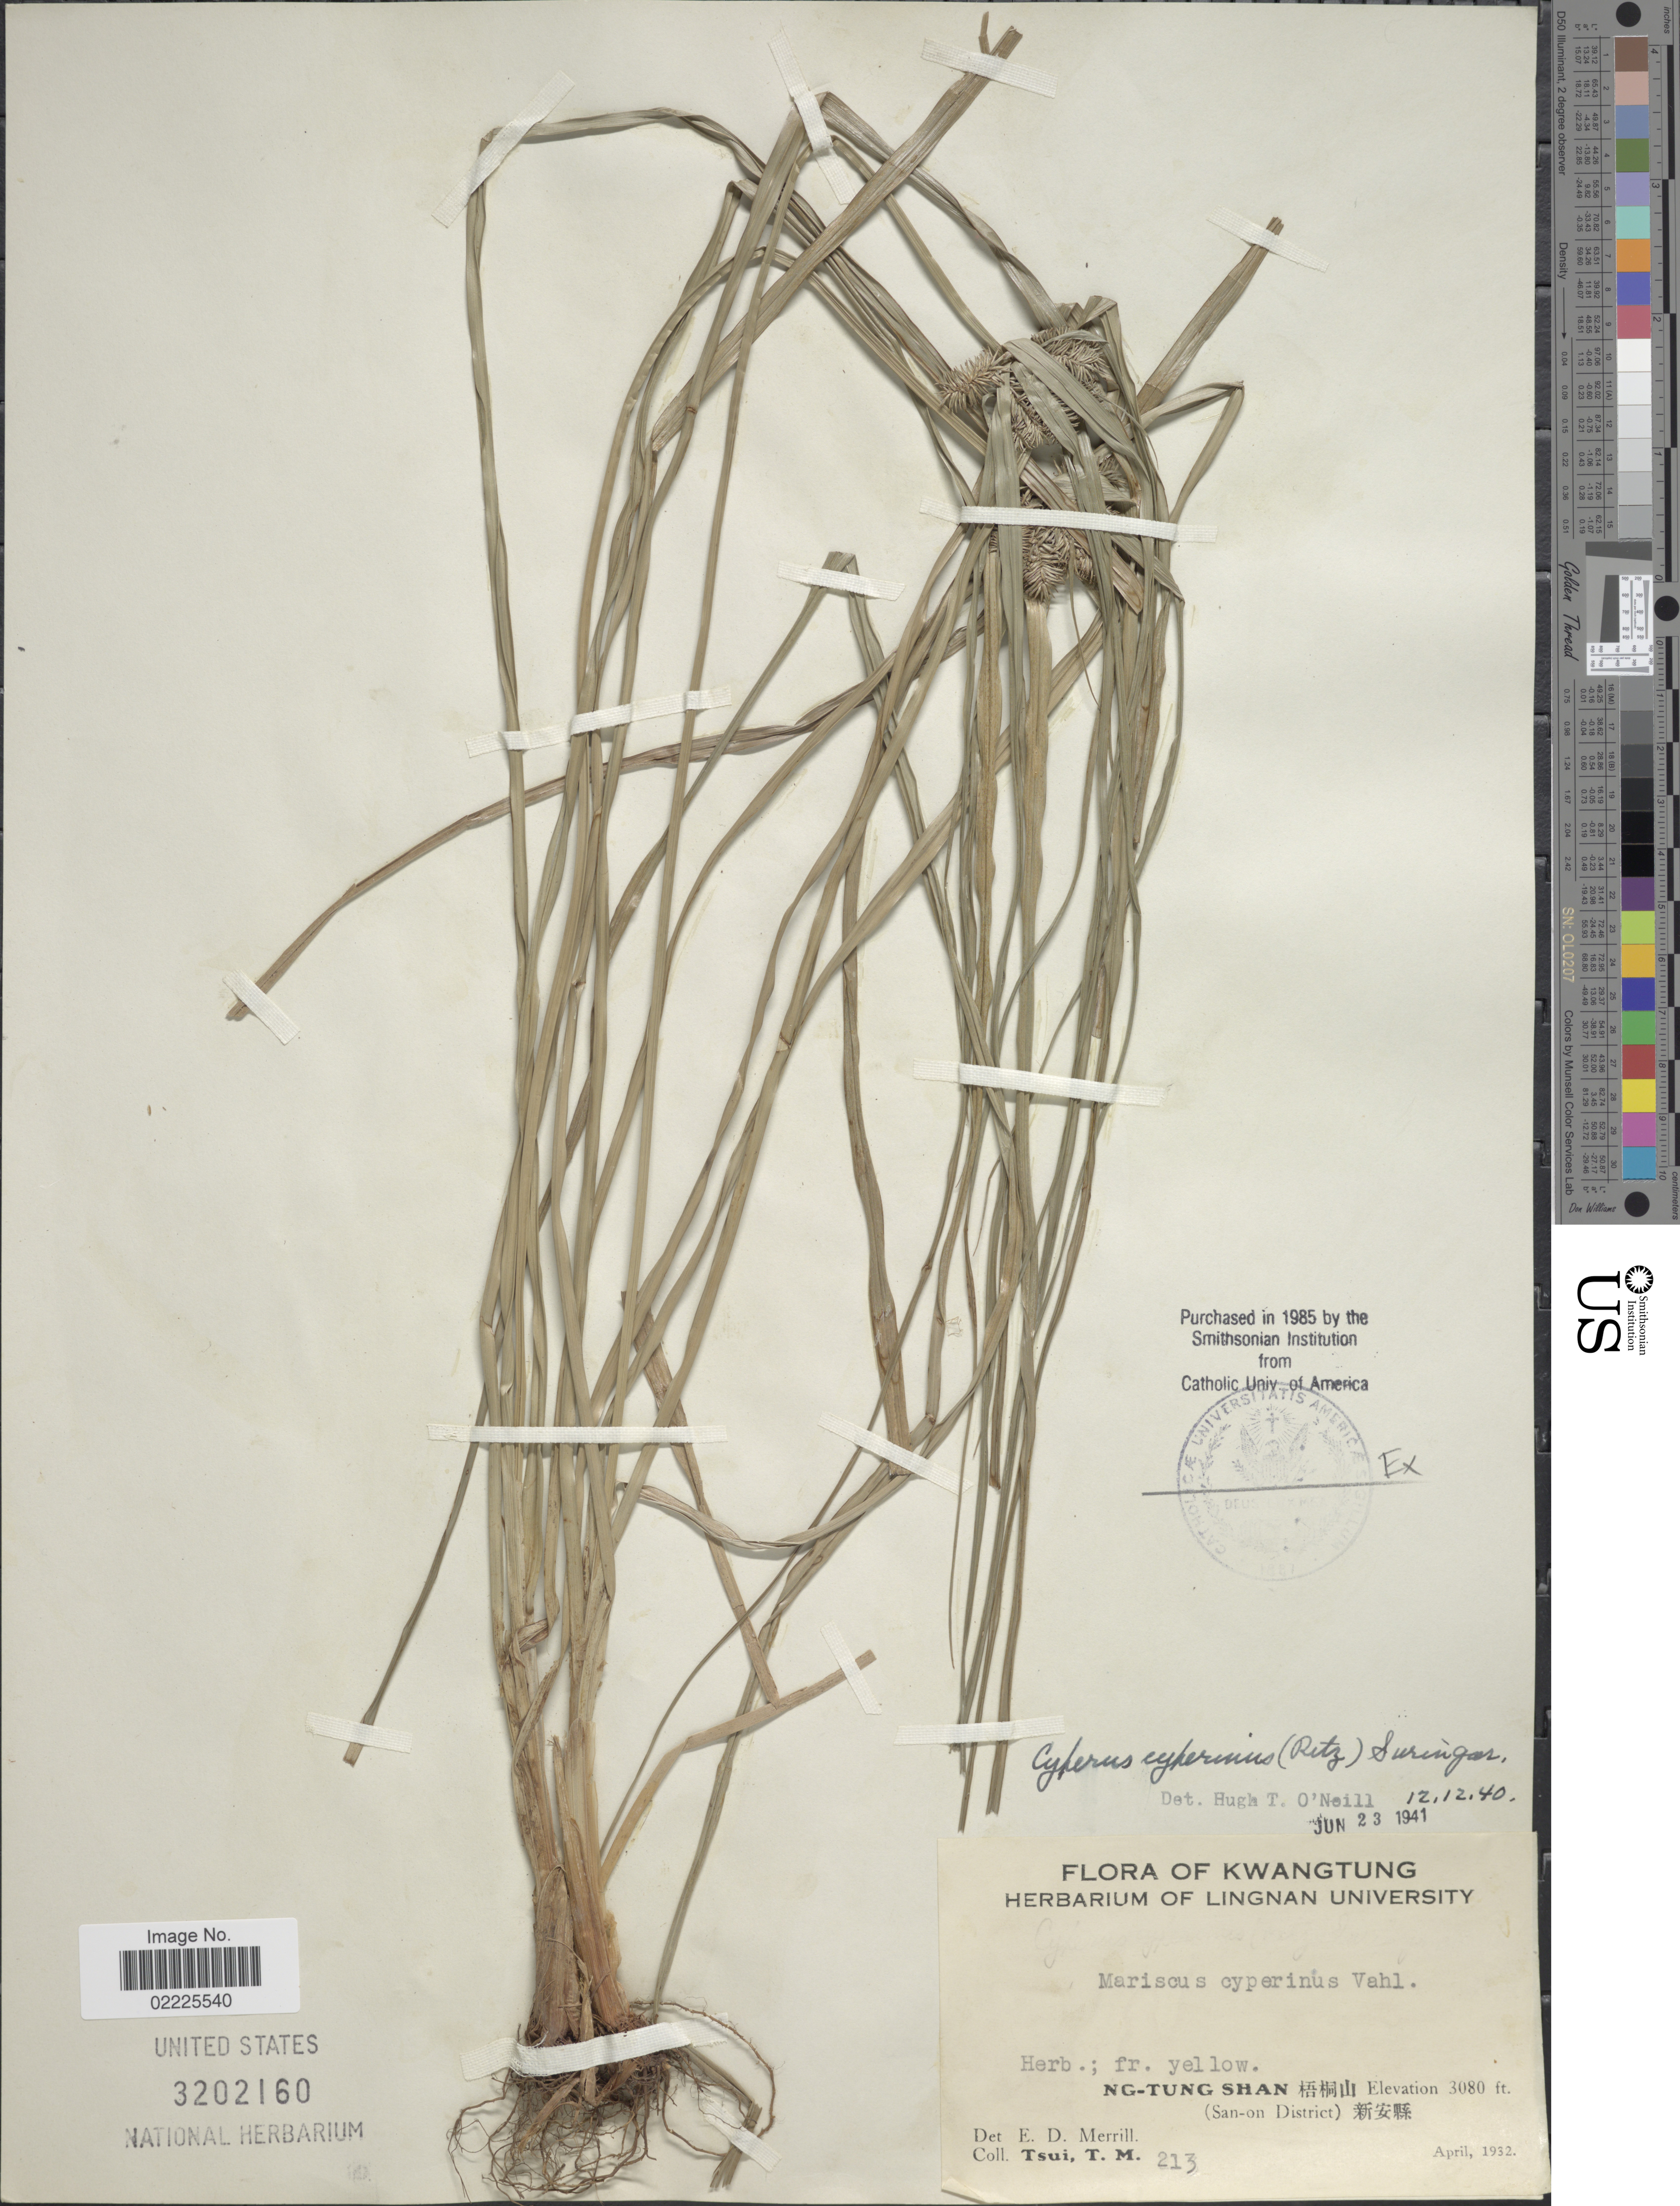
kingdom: Plantae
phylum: Tracheophyta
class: Liliopsida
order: Poales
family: Cyperaceae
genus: Cyperus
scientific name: Cyperus cyperinus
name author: (Retz.) Valck. Sur.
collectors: T. Tsui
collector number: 213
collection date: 1932-04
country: China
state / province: Guangdong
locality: Kwangtung, Ng-Tung Shan (San-on District)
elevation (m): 939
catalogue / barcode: US 3202160